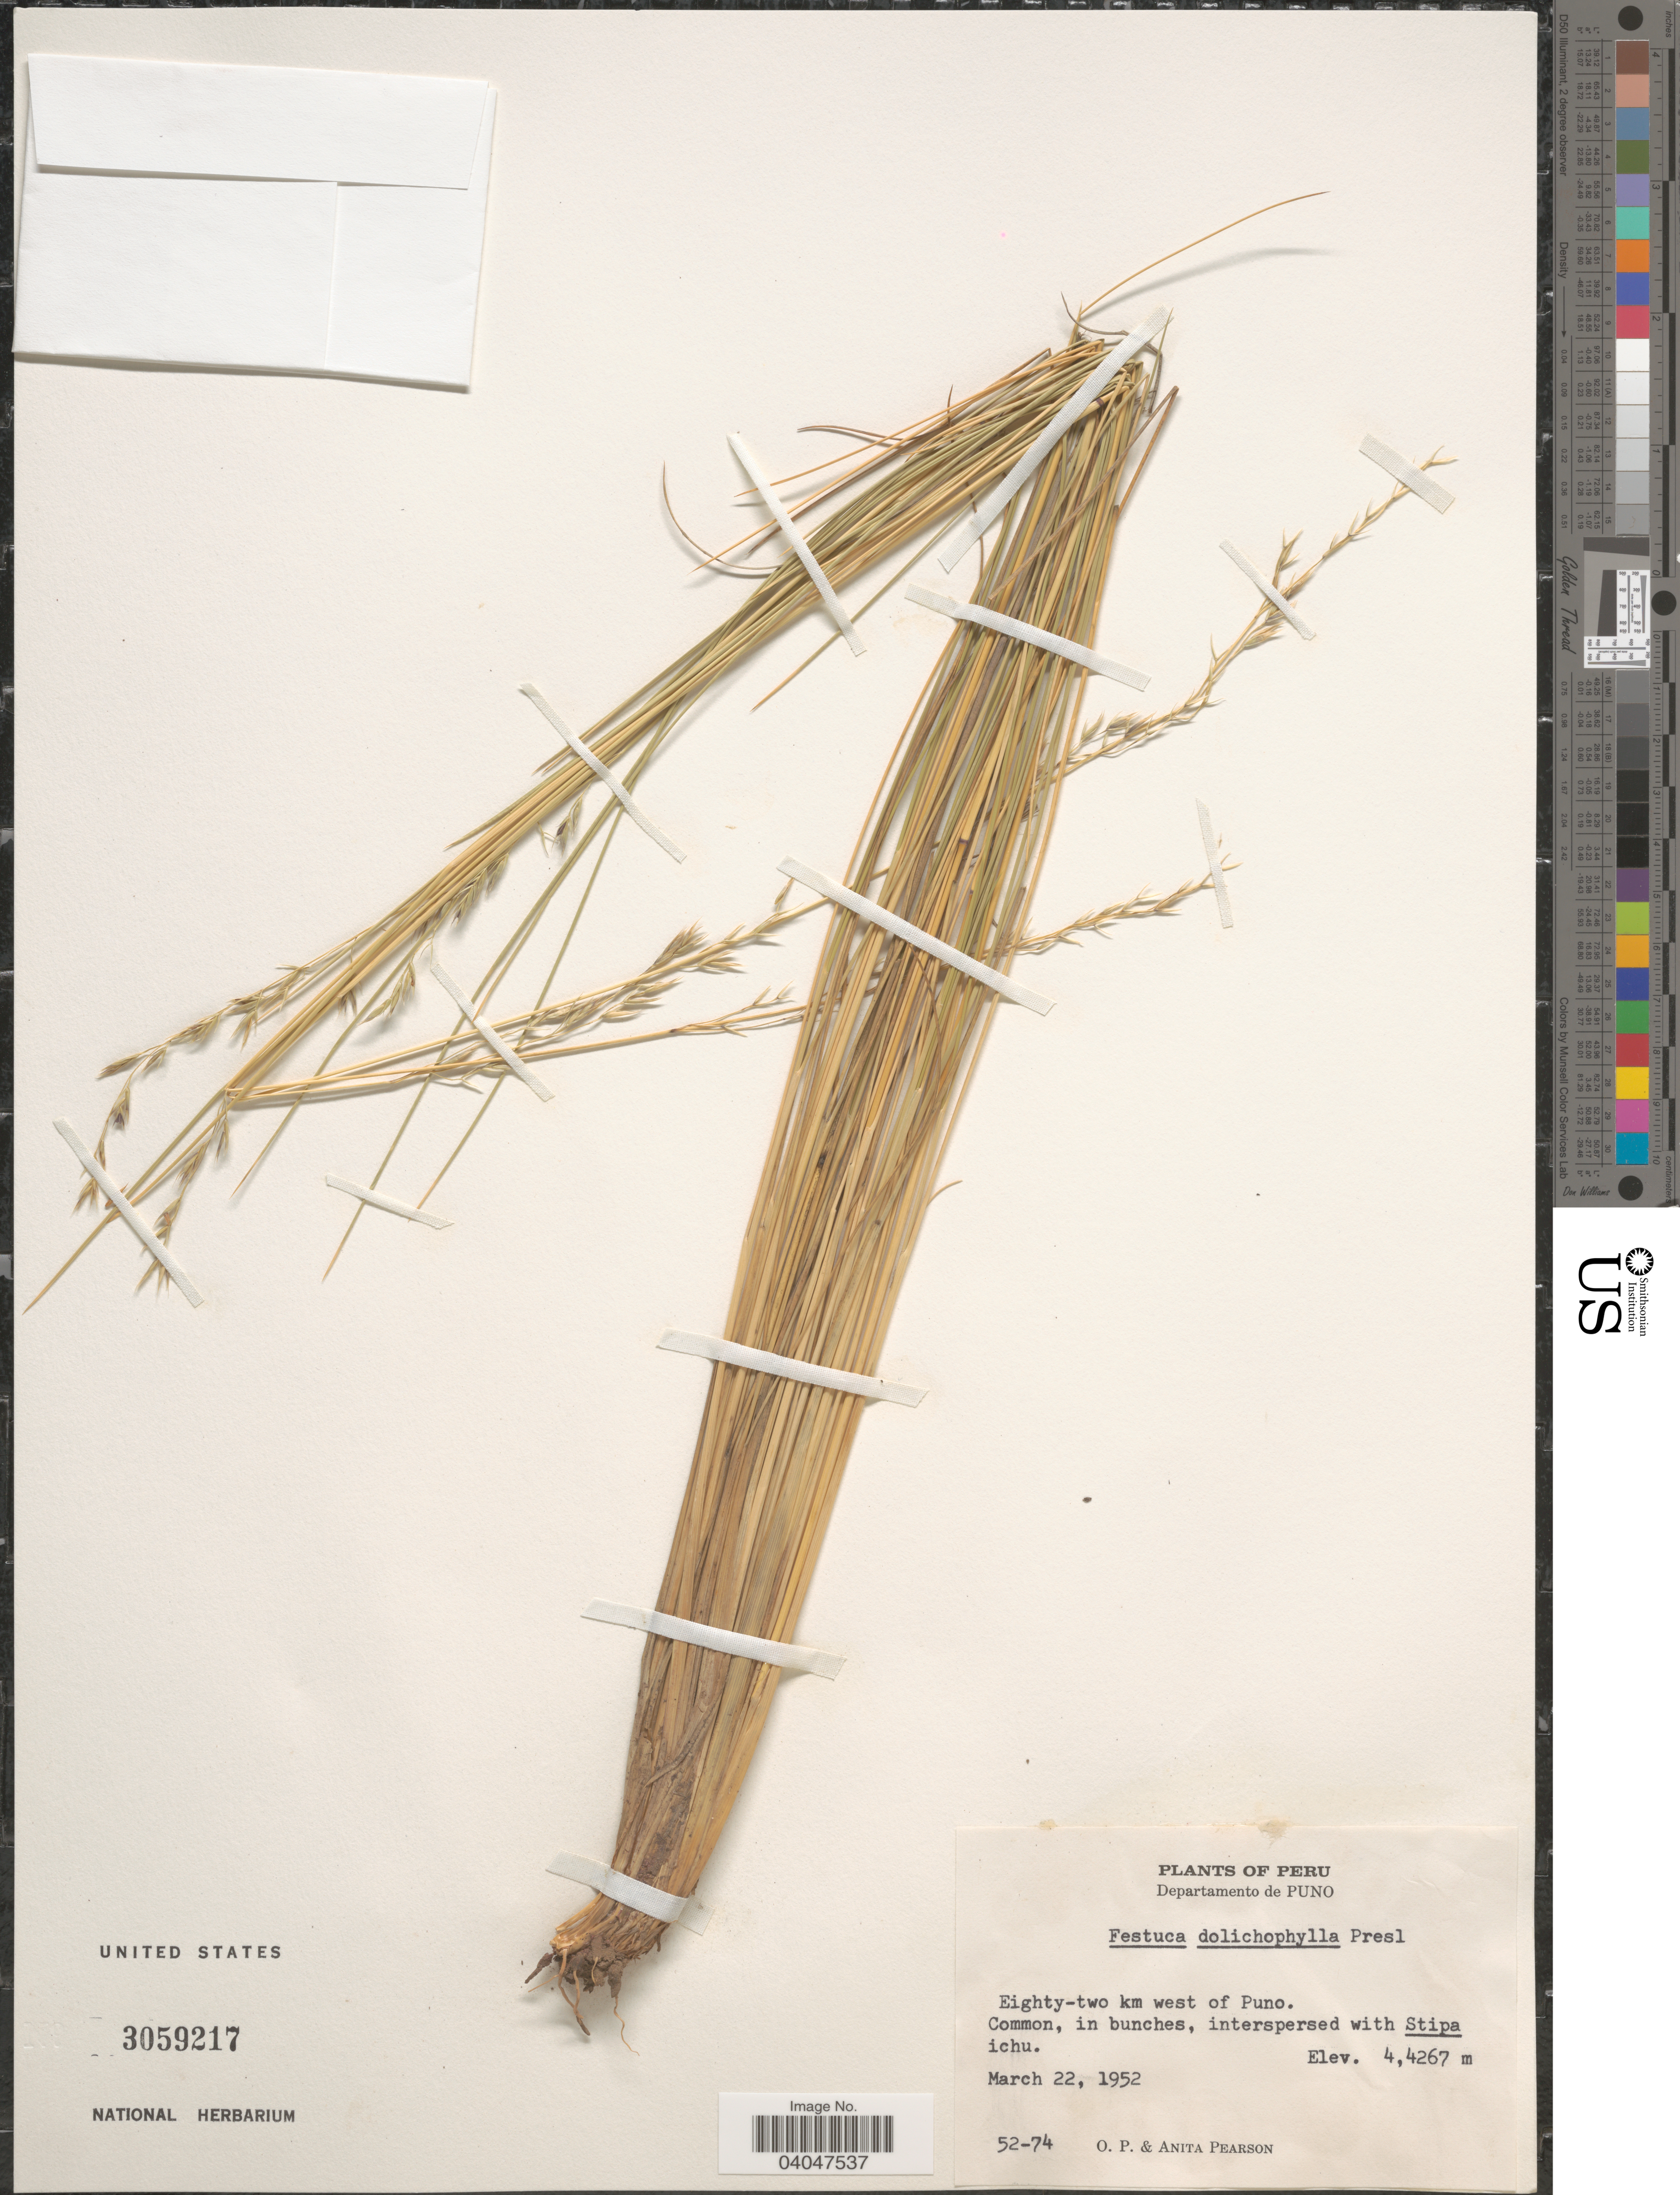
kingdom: Plantae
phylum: Tracheophyta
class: Liliopsida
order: Poales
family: Poaceae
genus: Festuca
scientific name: Festuca dolichophylla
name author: J. Presl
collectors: O. P. Pearson & A. Pearson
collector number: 52-74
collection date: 1952-03-22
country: Peru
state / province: Puno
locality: Departamento de Puno. Eighty-two km west of Puno.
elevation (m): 44267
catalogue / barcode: US 3059217